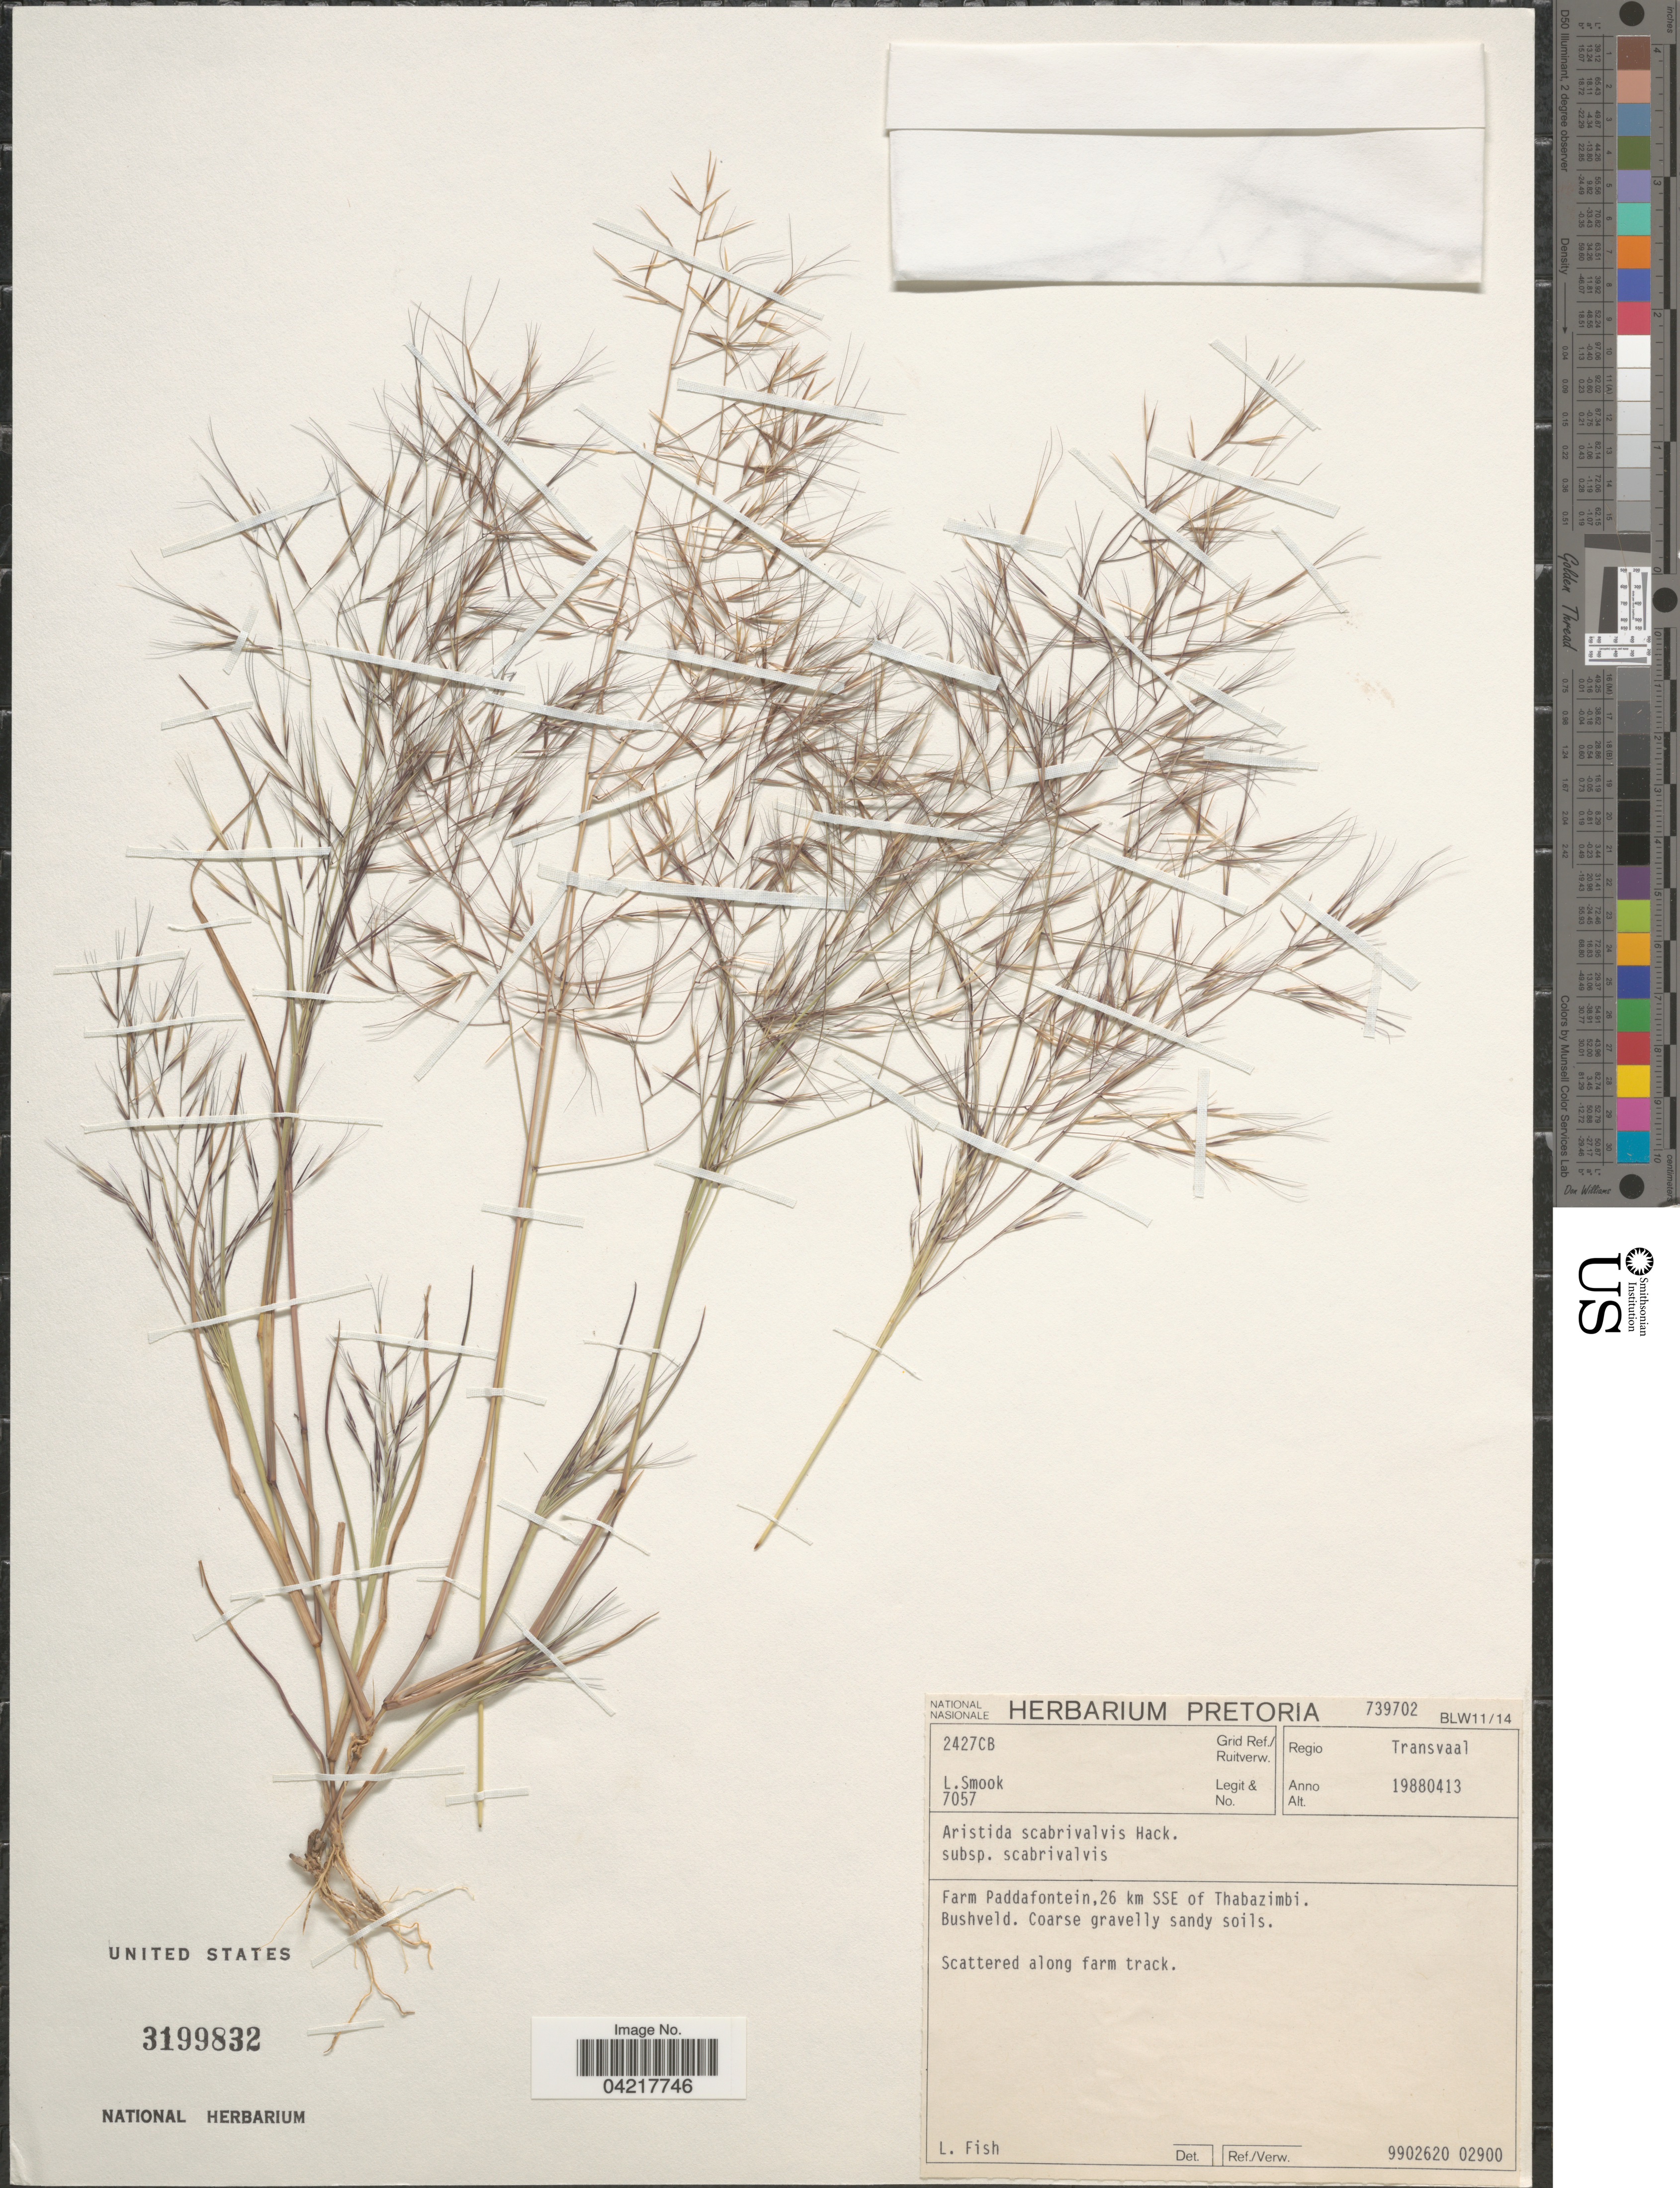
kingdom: Plantae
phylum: Tracheophyta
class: Liliopsida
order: Poales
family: Poaceae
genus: Aristida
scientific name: Aristida scabrivalvis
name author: Hack.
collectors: L. Smook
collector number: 7057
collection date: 1988-04-13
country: South Africa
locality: Grid Ref./ Ruitverw. 2427CB. Regio Transvaal. Farm Paddafontein, 26 km SSE of Thabazimbi. Bushveld.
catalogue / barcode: US 3199832